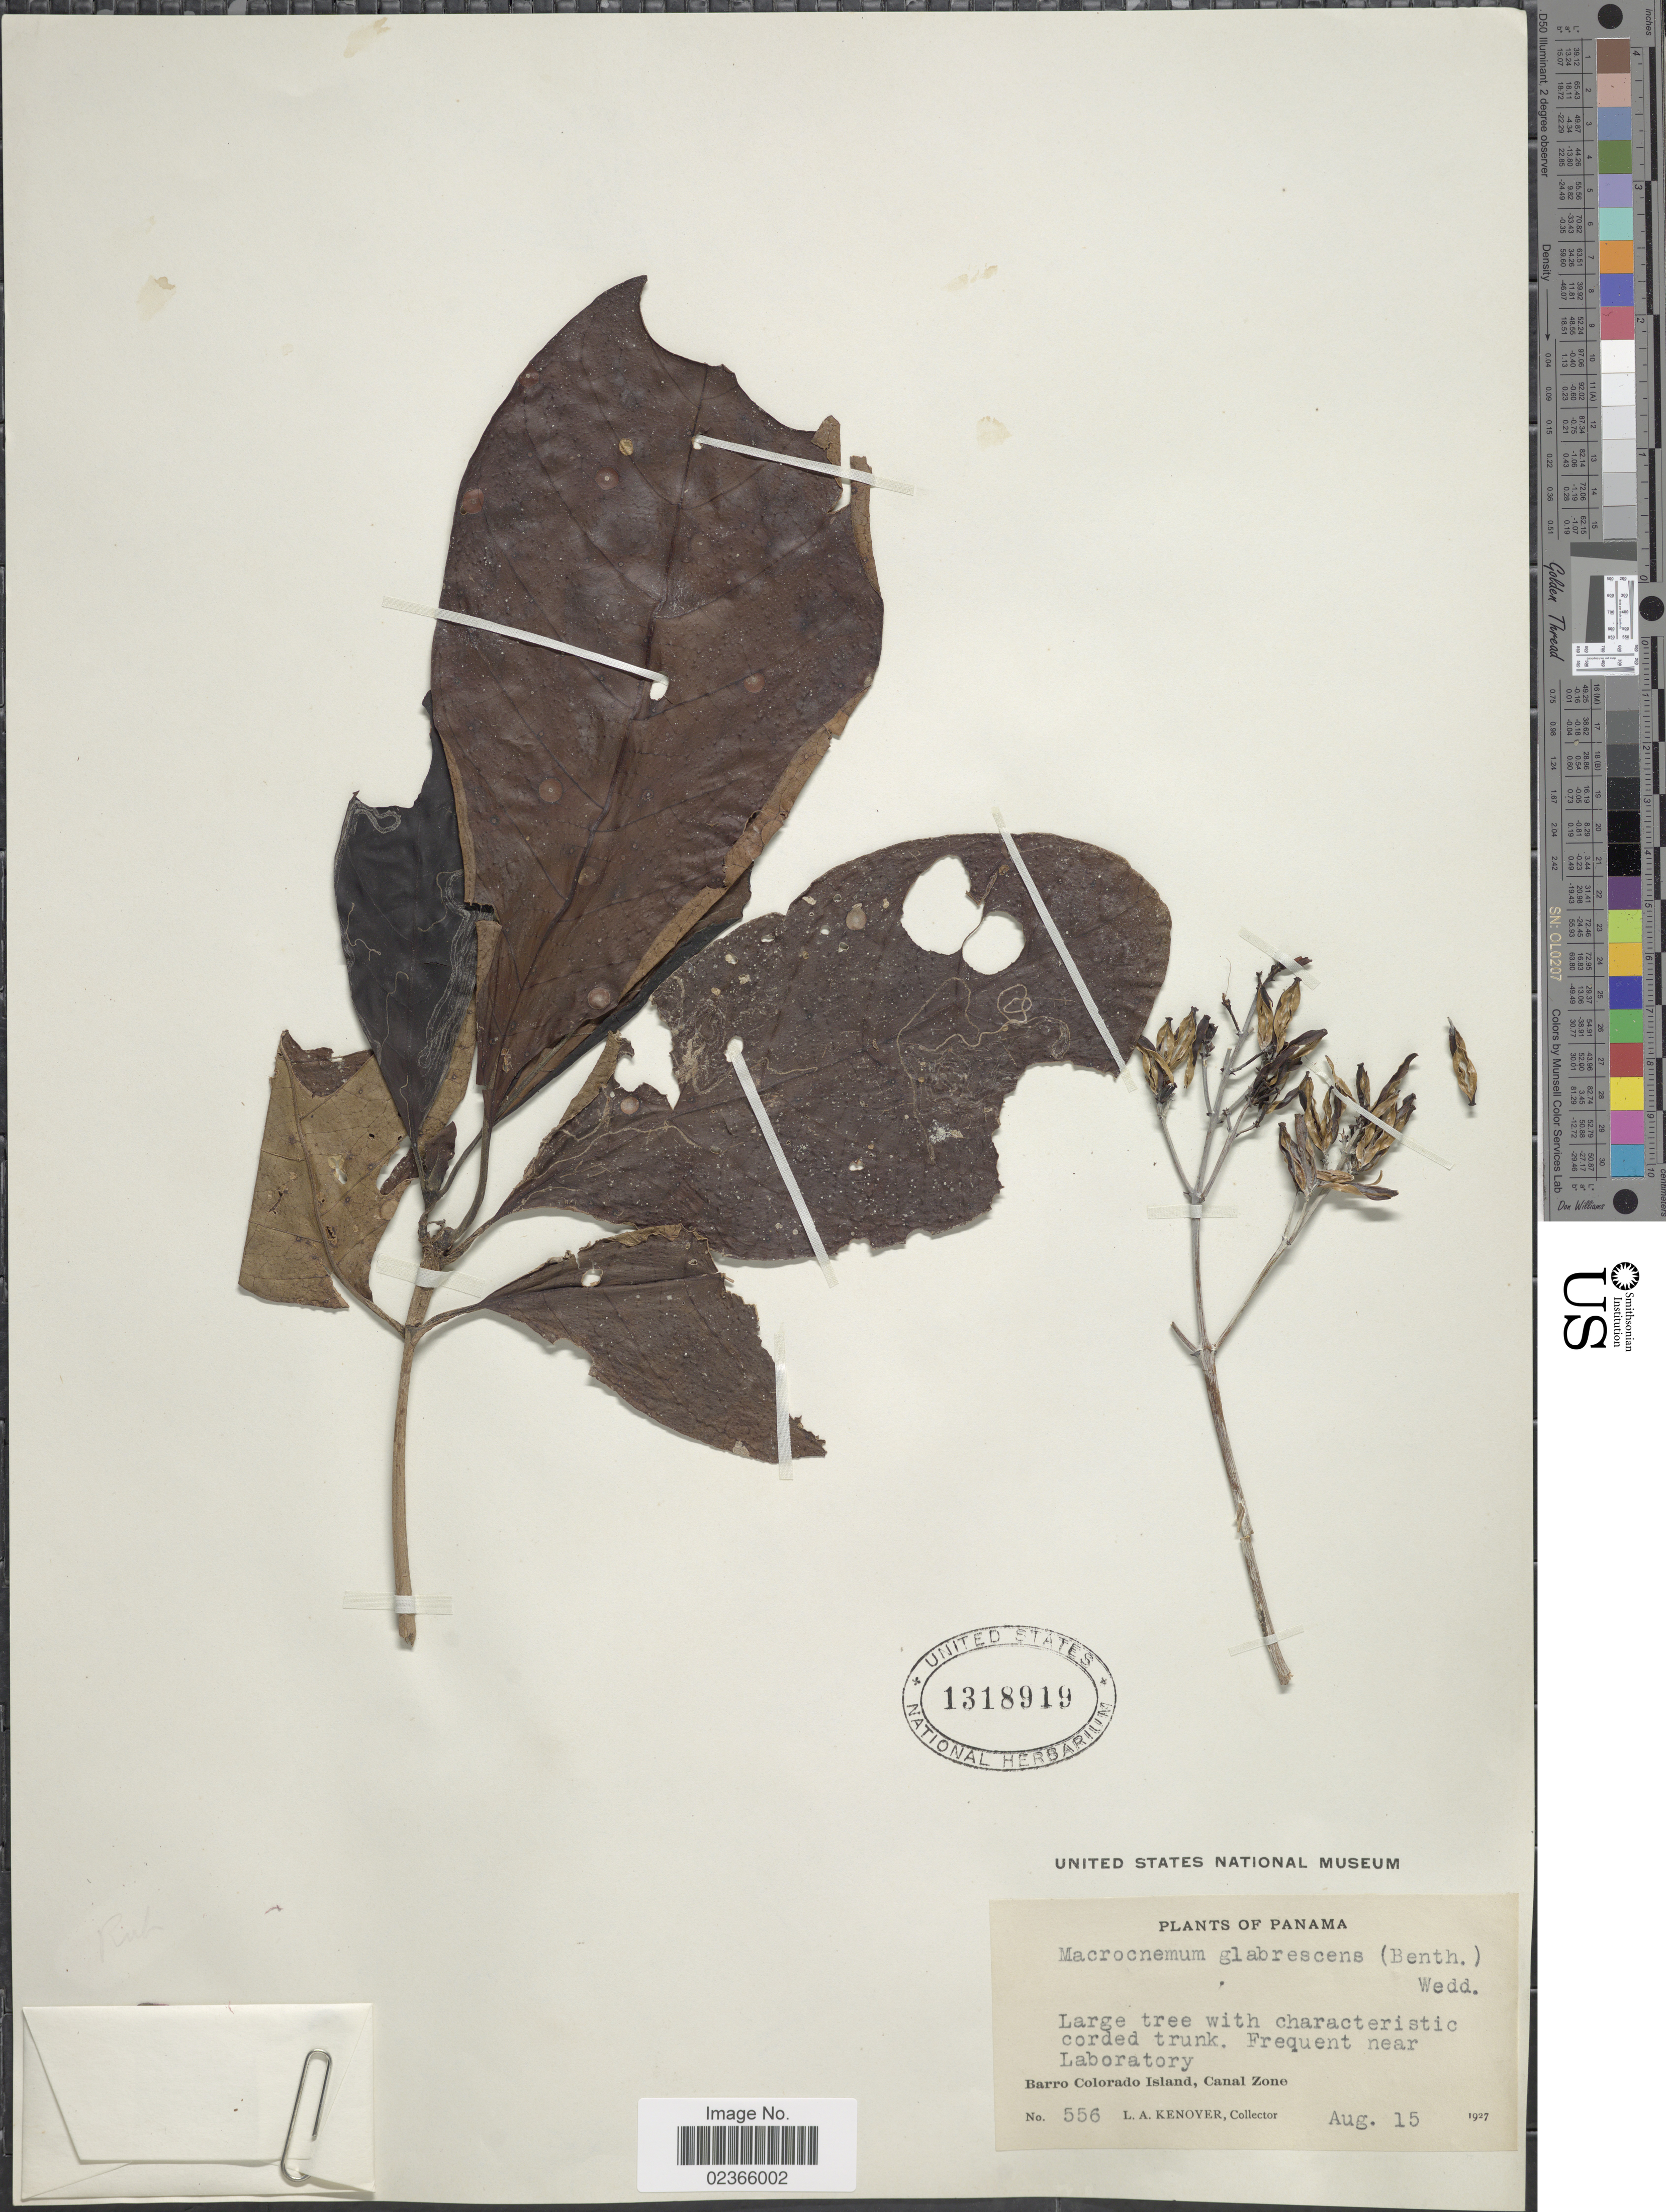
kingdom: Plantae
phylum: Tracheophyta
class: Magnoliopsida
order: Gentianales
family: Rubiaceae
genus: Macrocnemum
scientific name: Macrocnemum glabrescens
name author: (Benth.) Wedd.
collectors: L. A. Kenoyer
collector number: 556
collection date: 1927-08-15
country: Panama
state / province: Panamá Oeste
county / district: Canal Zone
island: Barro Colorado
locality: Panama. Frequent near Laboratory, Barro Colorado Island, Canal Zone,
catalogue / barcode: US 1318919